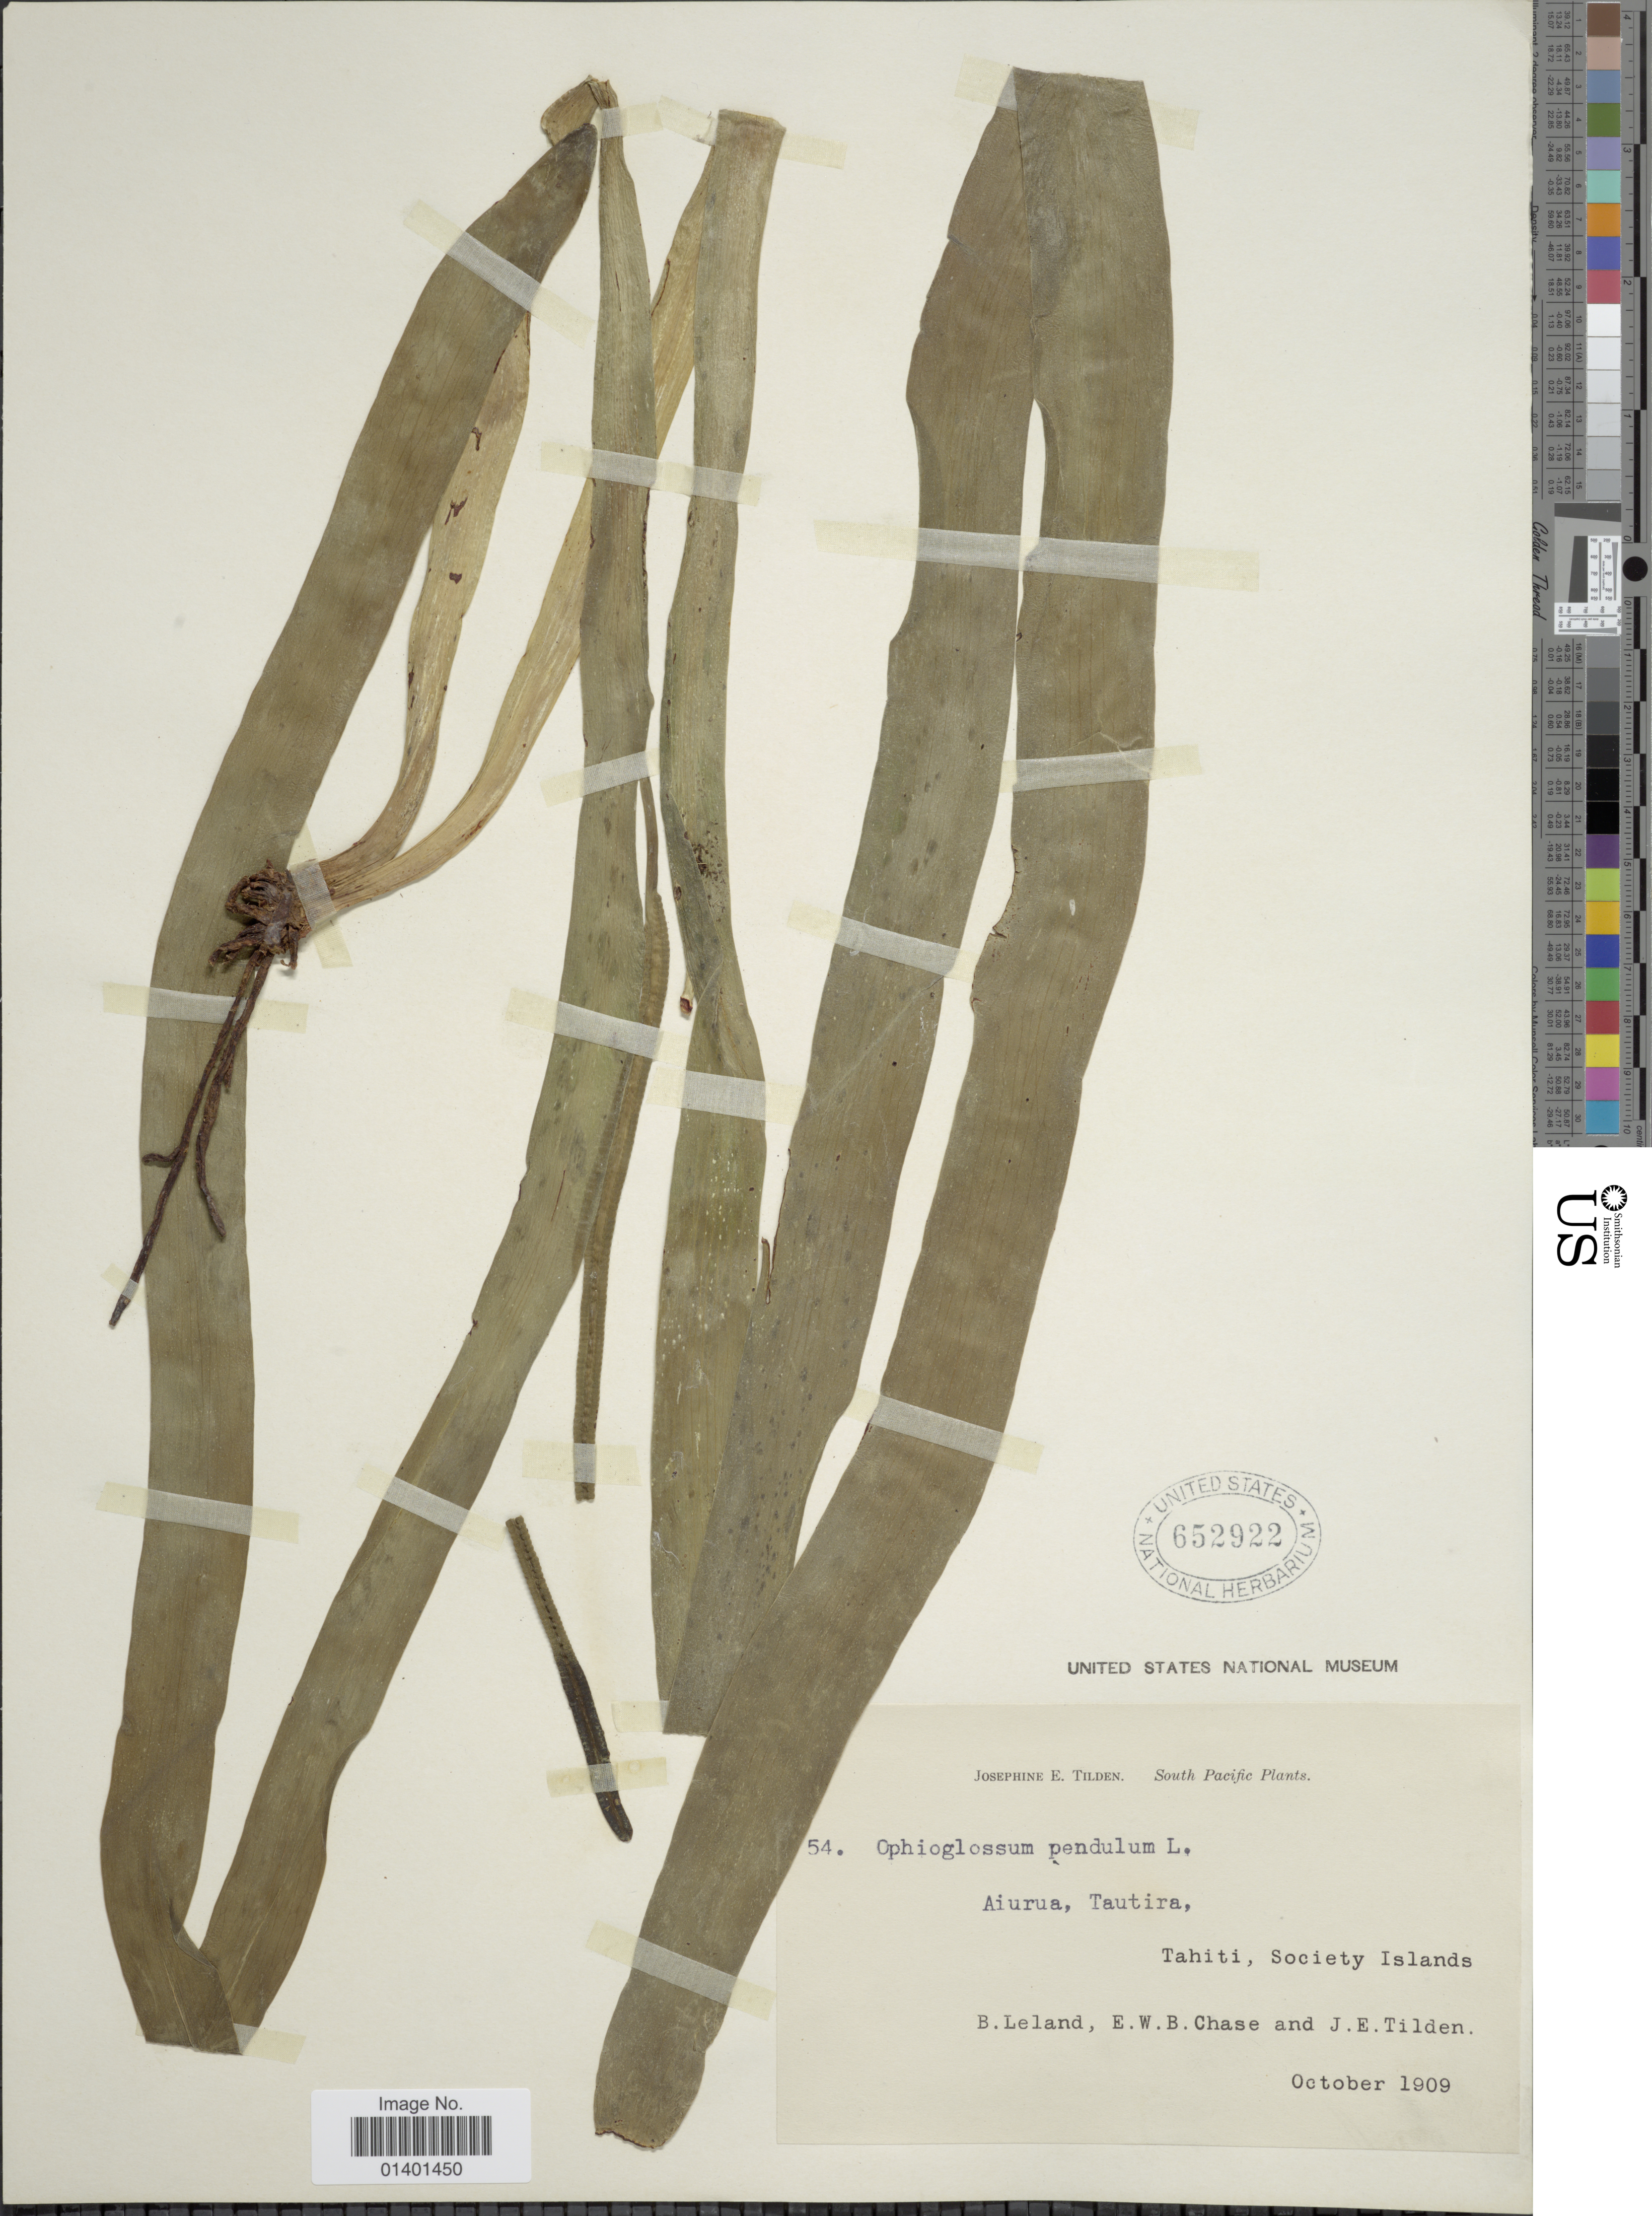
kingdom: Plantae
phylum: Tracheophyta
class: Polypodiopsida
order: Ophioglossales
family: Ophioglossaceae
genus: Ophioderma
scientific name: Ophioderma pendulum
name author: (L.) C. Presl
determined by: Wagner, W. L., (BOT), Smithsonian Institution - National Museum of Natural History (UNITED STATES)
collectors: B. Leland, E. W. Chase & J. E. Tilden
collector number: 54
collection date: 1909-10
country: French Polynesia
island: Tahiti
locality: Aiurua, Tautira, Tahiti, Society islands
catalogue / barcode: US 652922